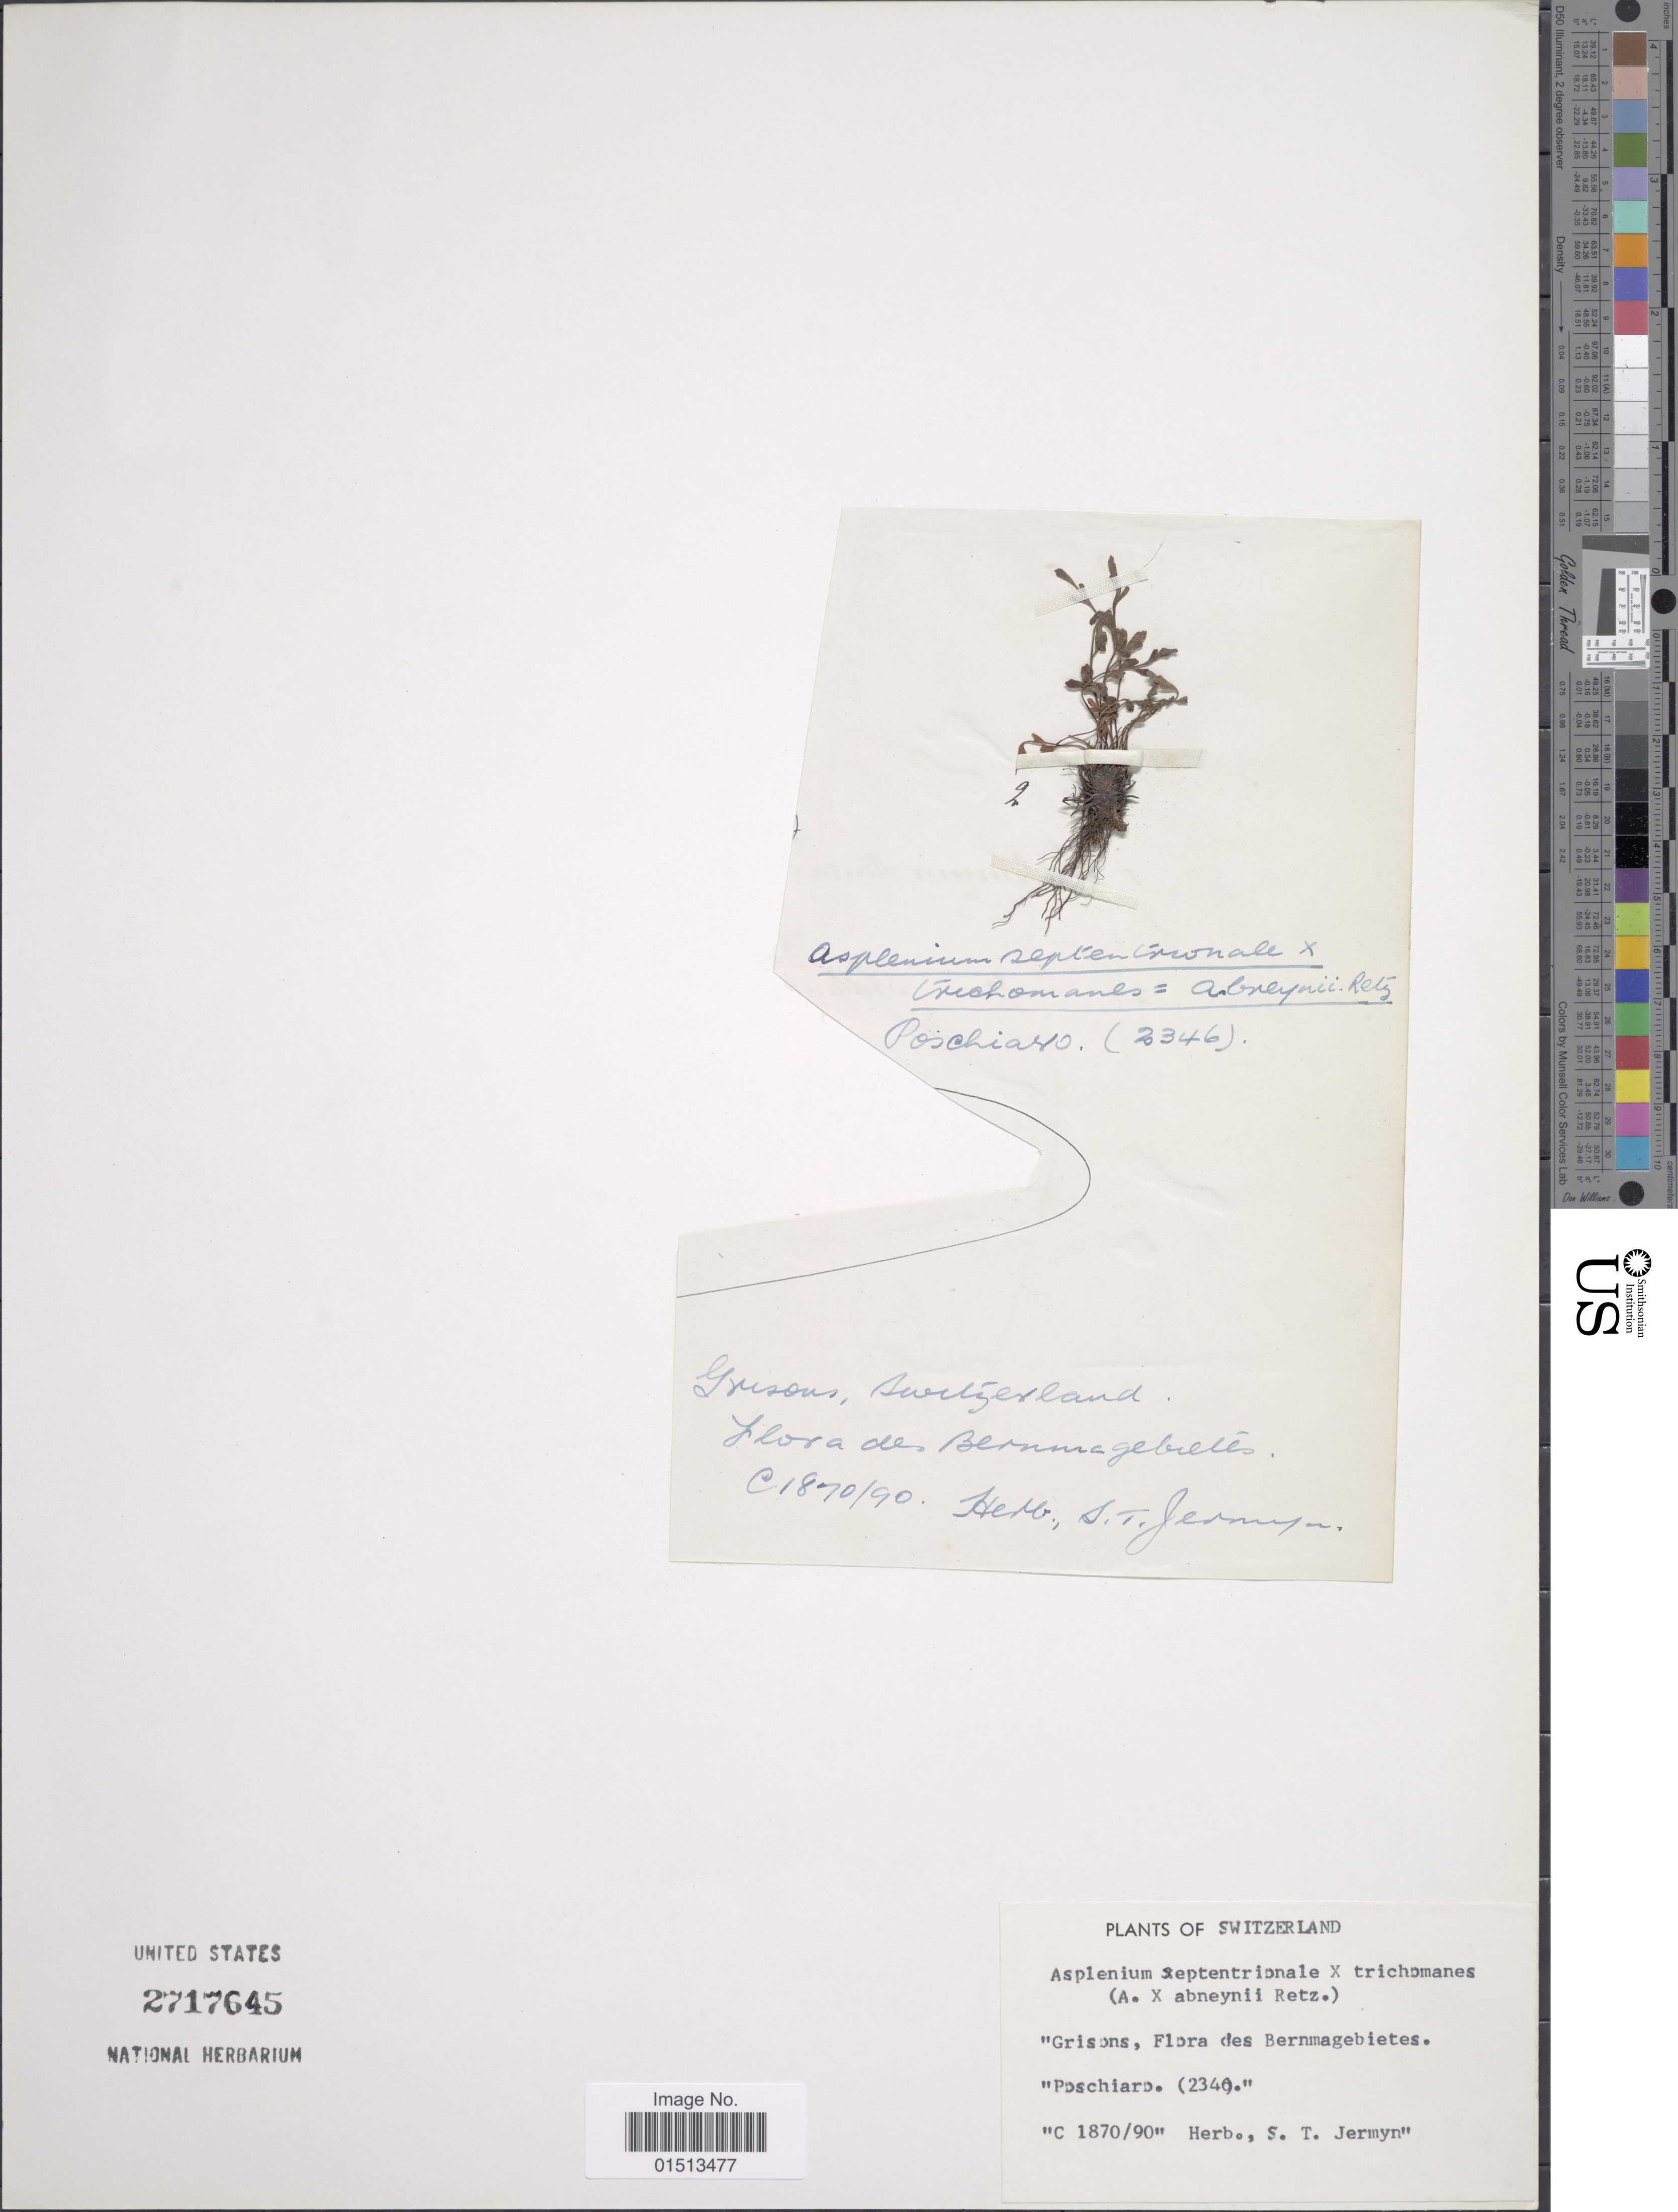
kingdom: Plantae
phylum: Tracheophyta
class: Polypodiopsida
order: Polypodiales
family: Aspleniaceae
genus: Asplenium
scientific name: Asplenium x abneyi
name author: Retz.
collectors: Poschiaro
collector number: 2340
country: Switzerland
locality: Grisons, flora des Benrmagebietes.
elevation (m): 713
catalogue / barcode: US 2717645